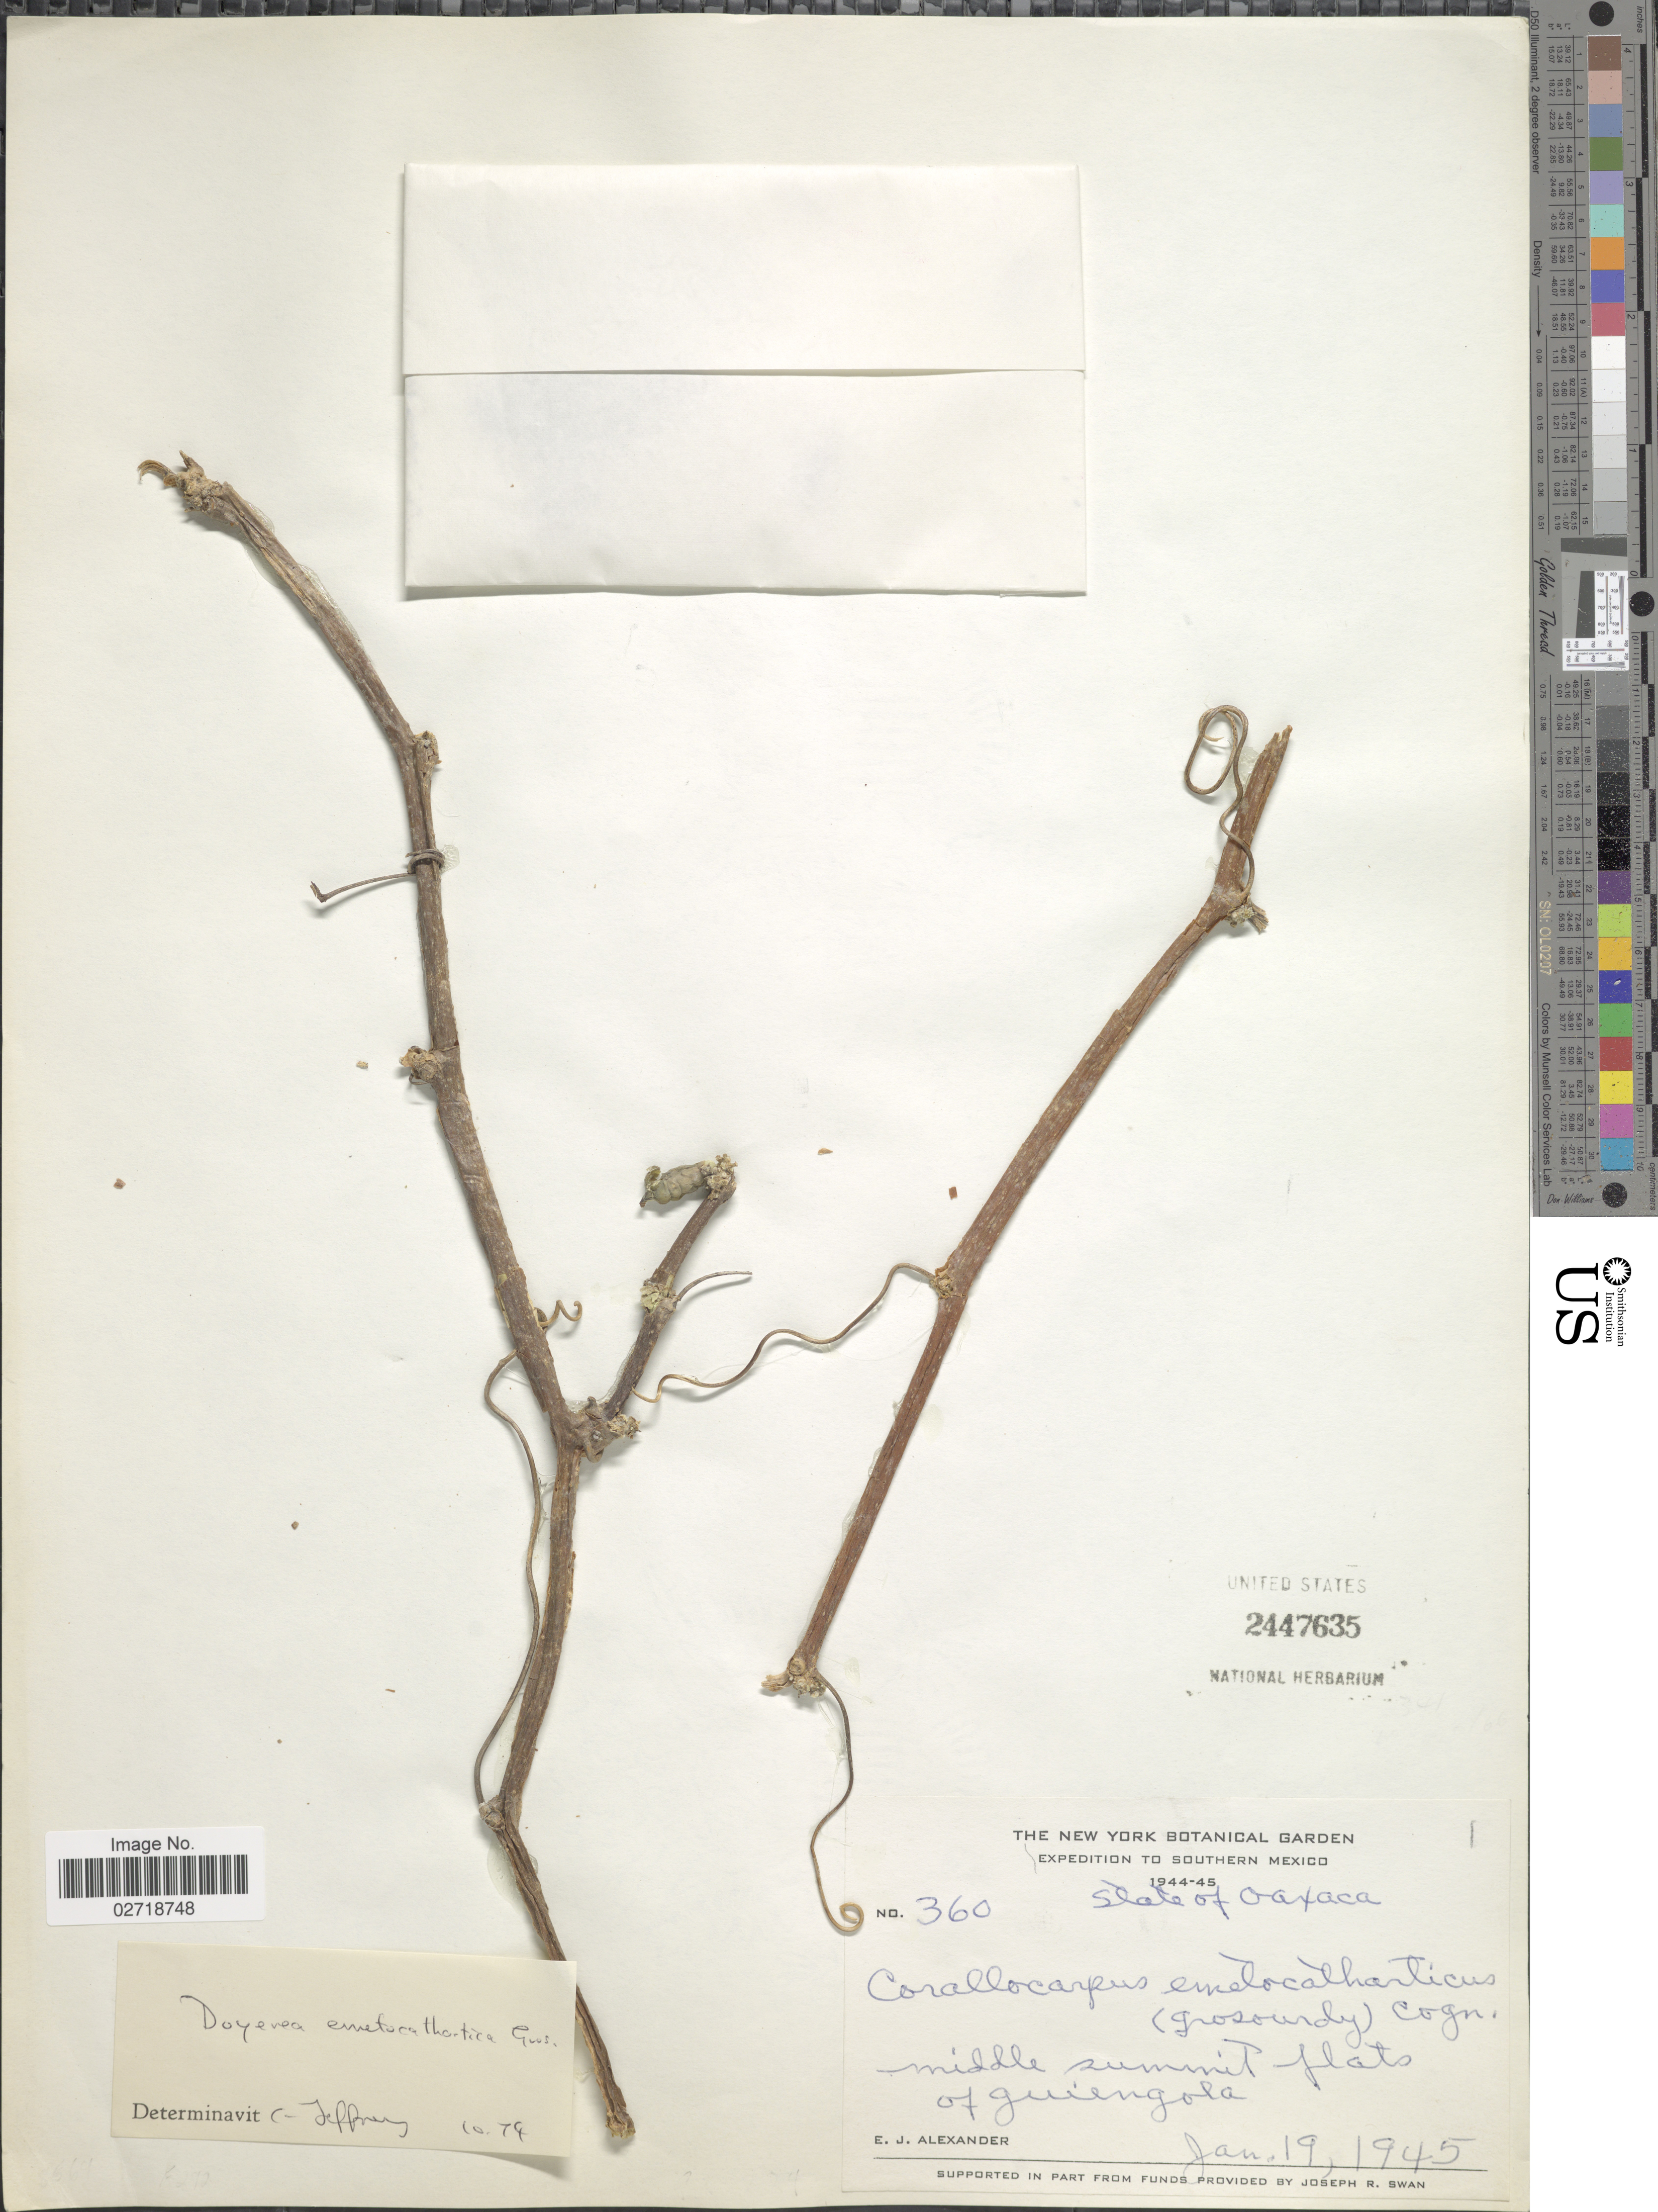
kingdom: Plantae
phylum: Tracheophyta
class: Magnoliopsida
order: Cucurbitales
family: Cucurbitaceae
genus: Doyerea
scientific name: Doyerea emetocathartica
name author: Grousordy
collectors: E. J. Alexander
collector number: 360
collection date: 1945-01-19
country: Mexico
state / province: Oaxaca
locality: Middle summit flats of Guiengola Southern Mexico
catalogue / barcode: US 2447635